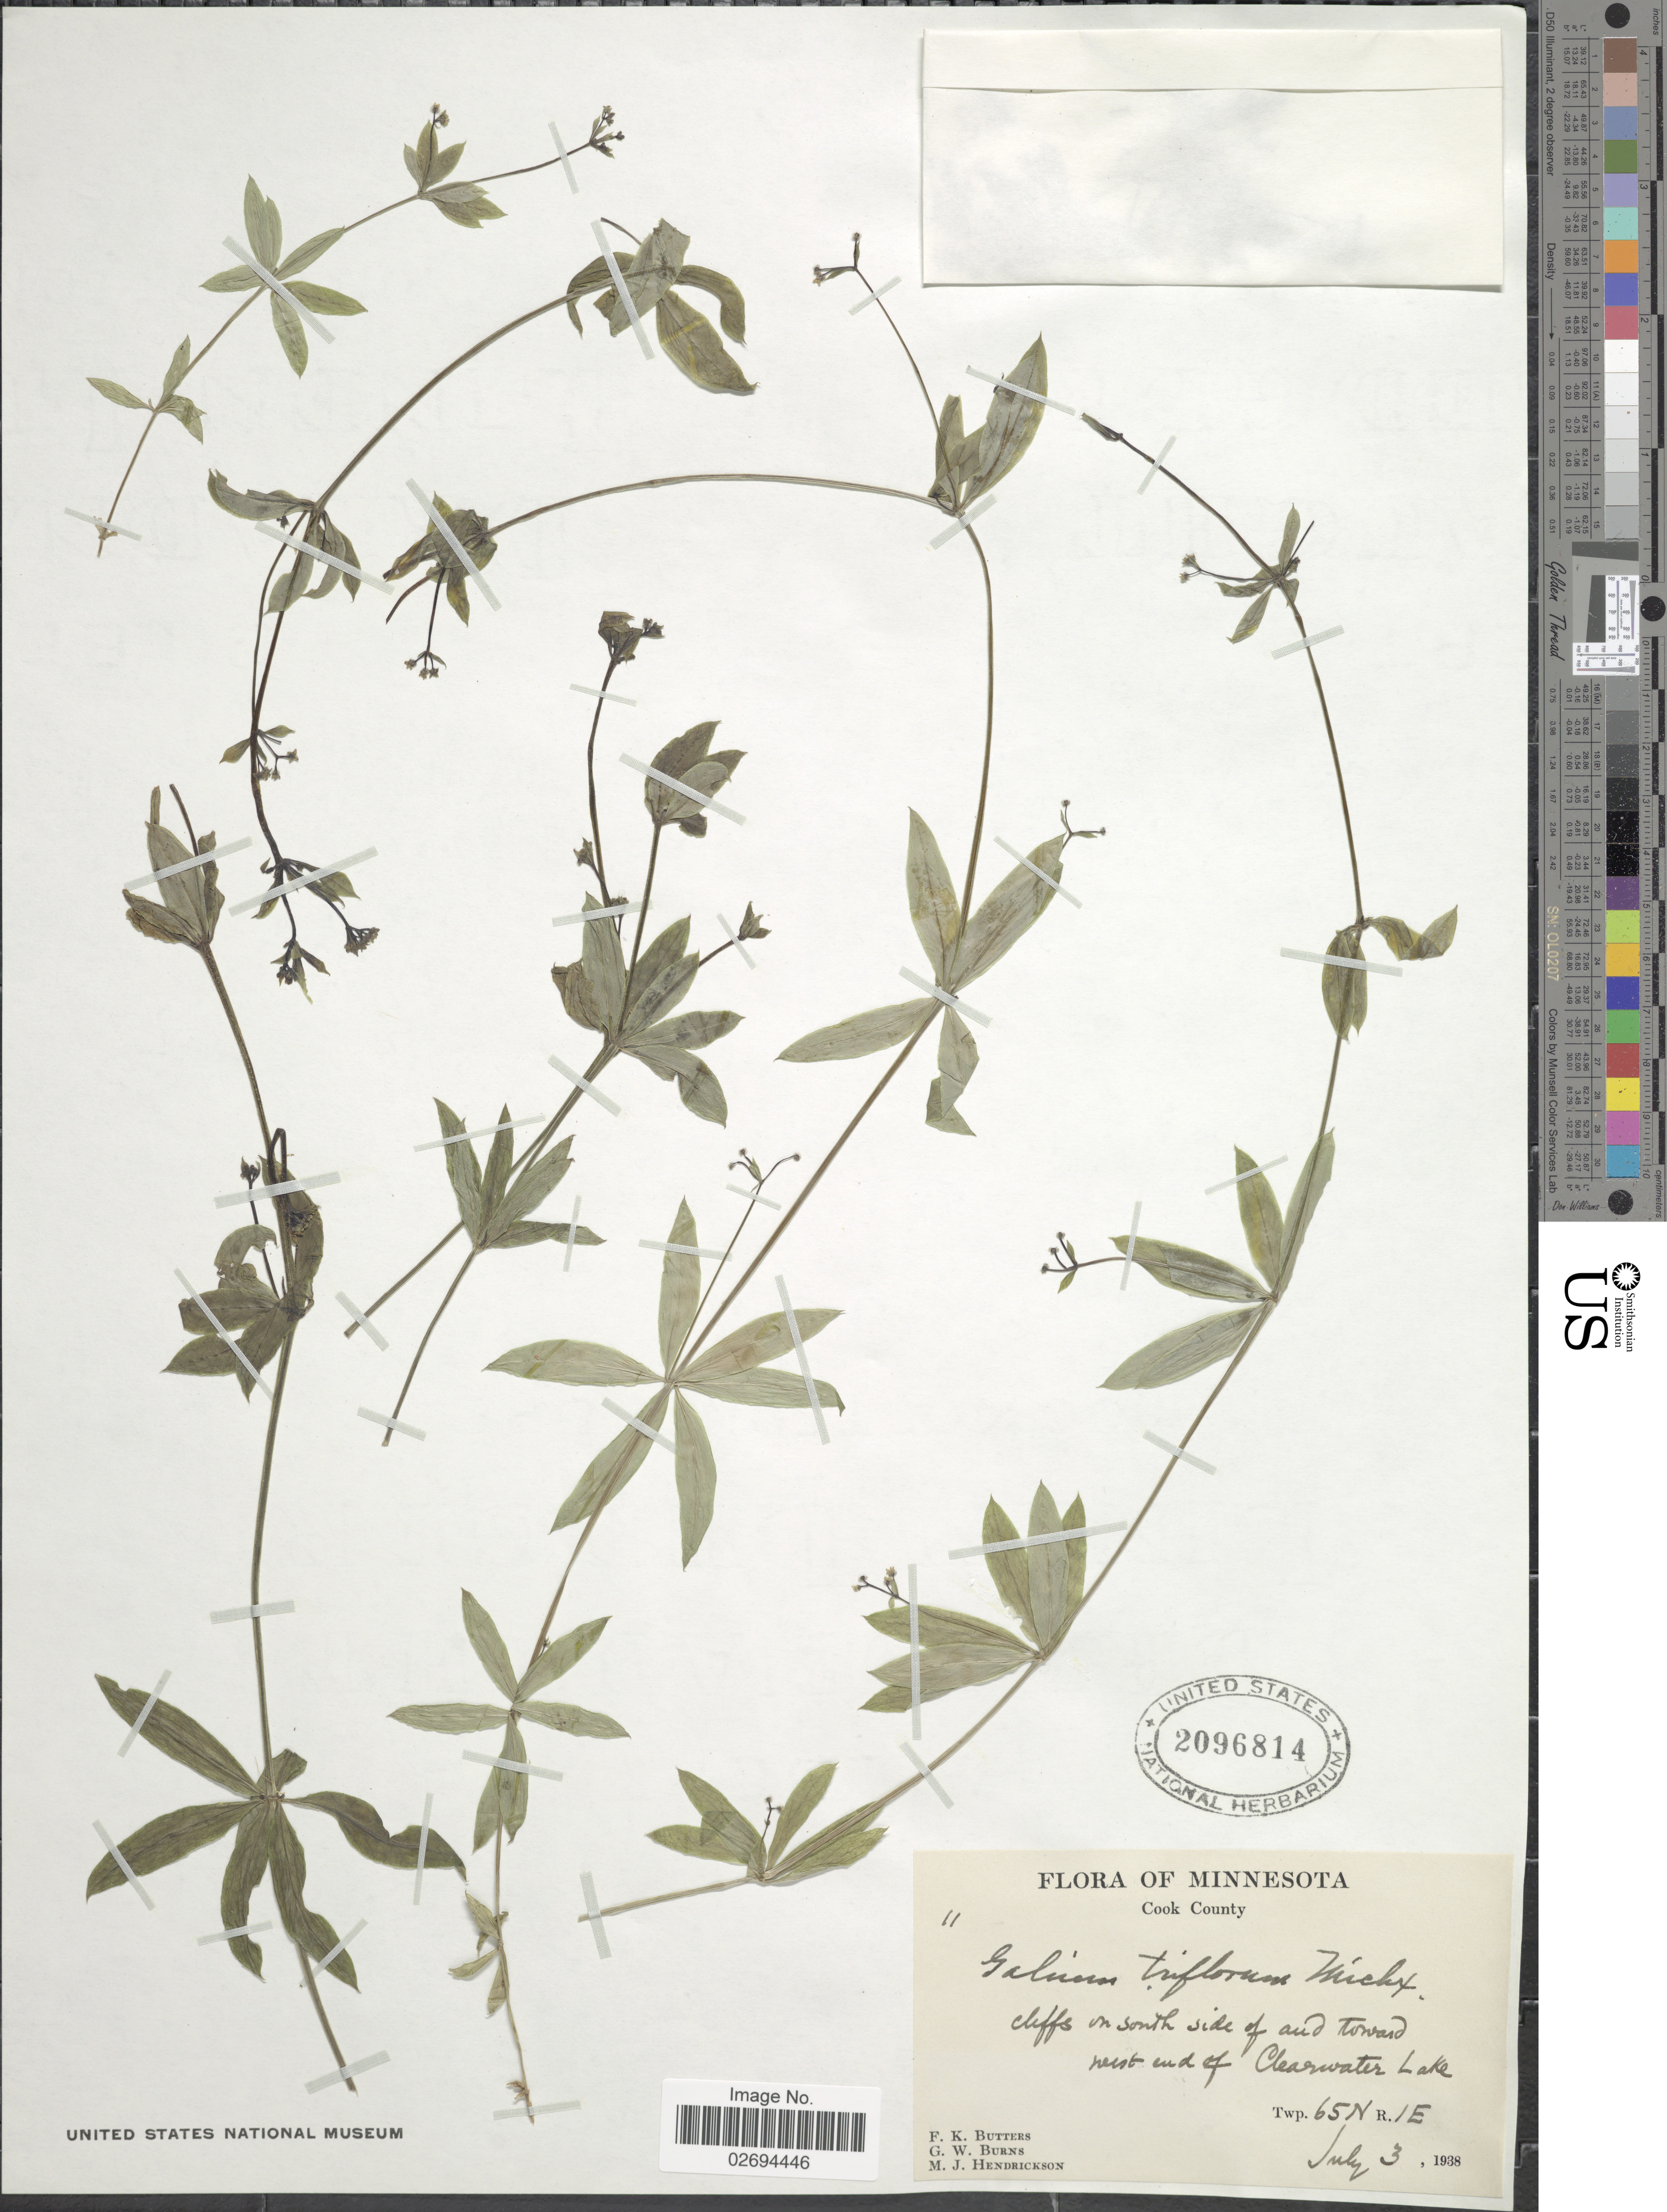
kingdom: Plantae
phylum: Tracheophyta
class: Magnoliopsida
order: Gentianales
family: Rubiaceae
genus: Galium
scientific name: Galium triflorum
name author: Michx.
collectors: F. K. Butters, G. Burns & M. Hendrickson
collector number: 11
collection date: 1938-07-03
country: United States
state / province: Minnesota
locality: Cook County. south side of and toward west end of Clearwater Lake. Twp. 65N R.1E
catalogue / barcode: US 2096814